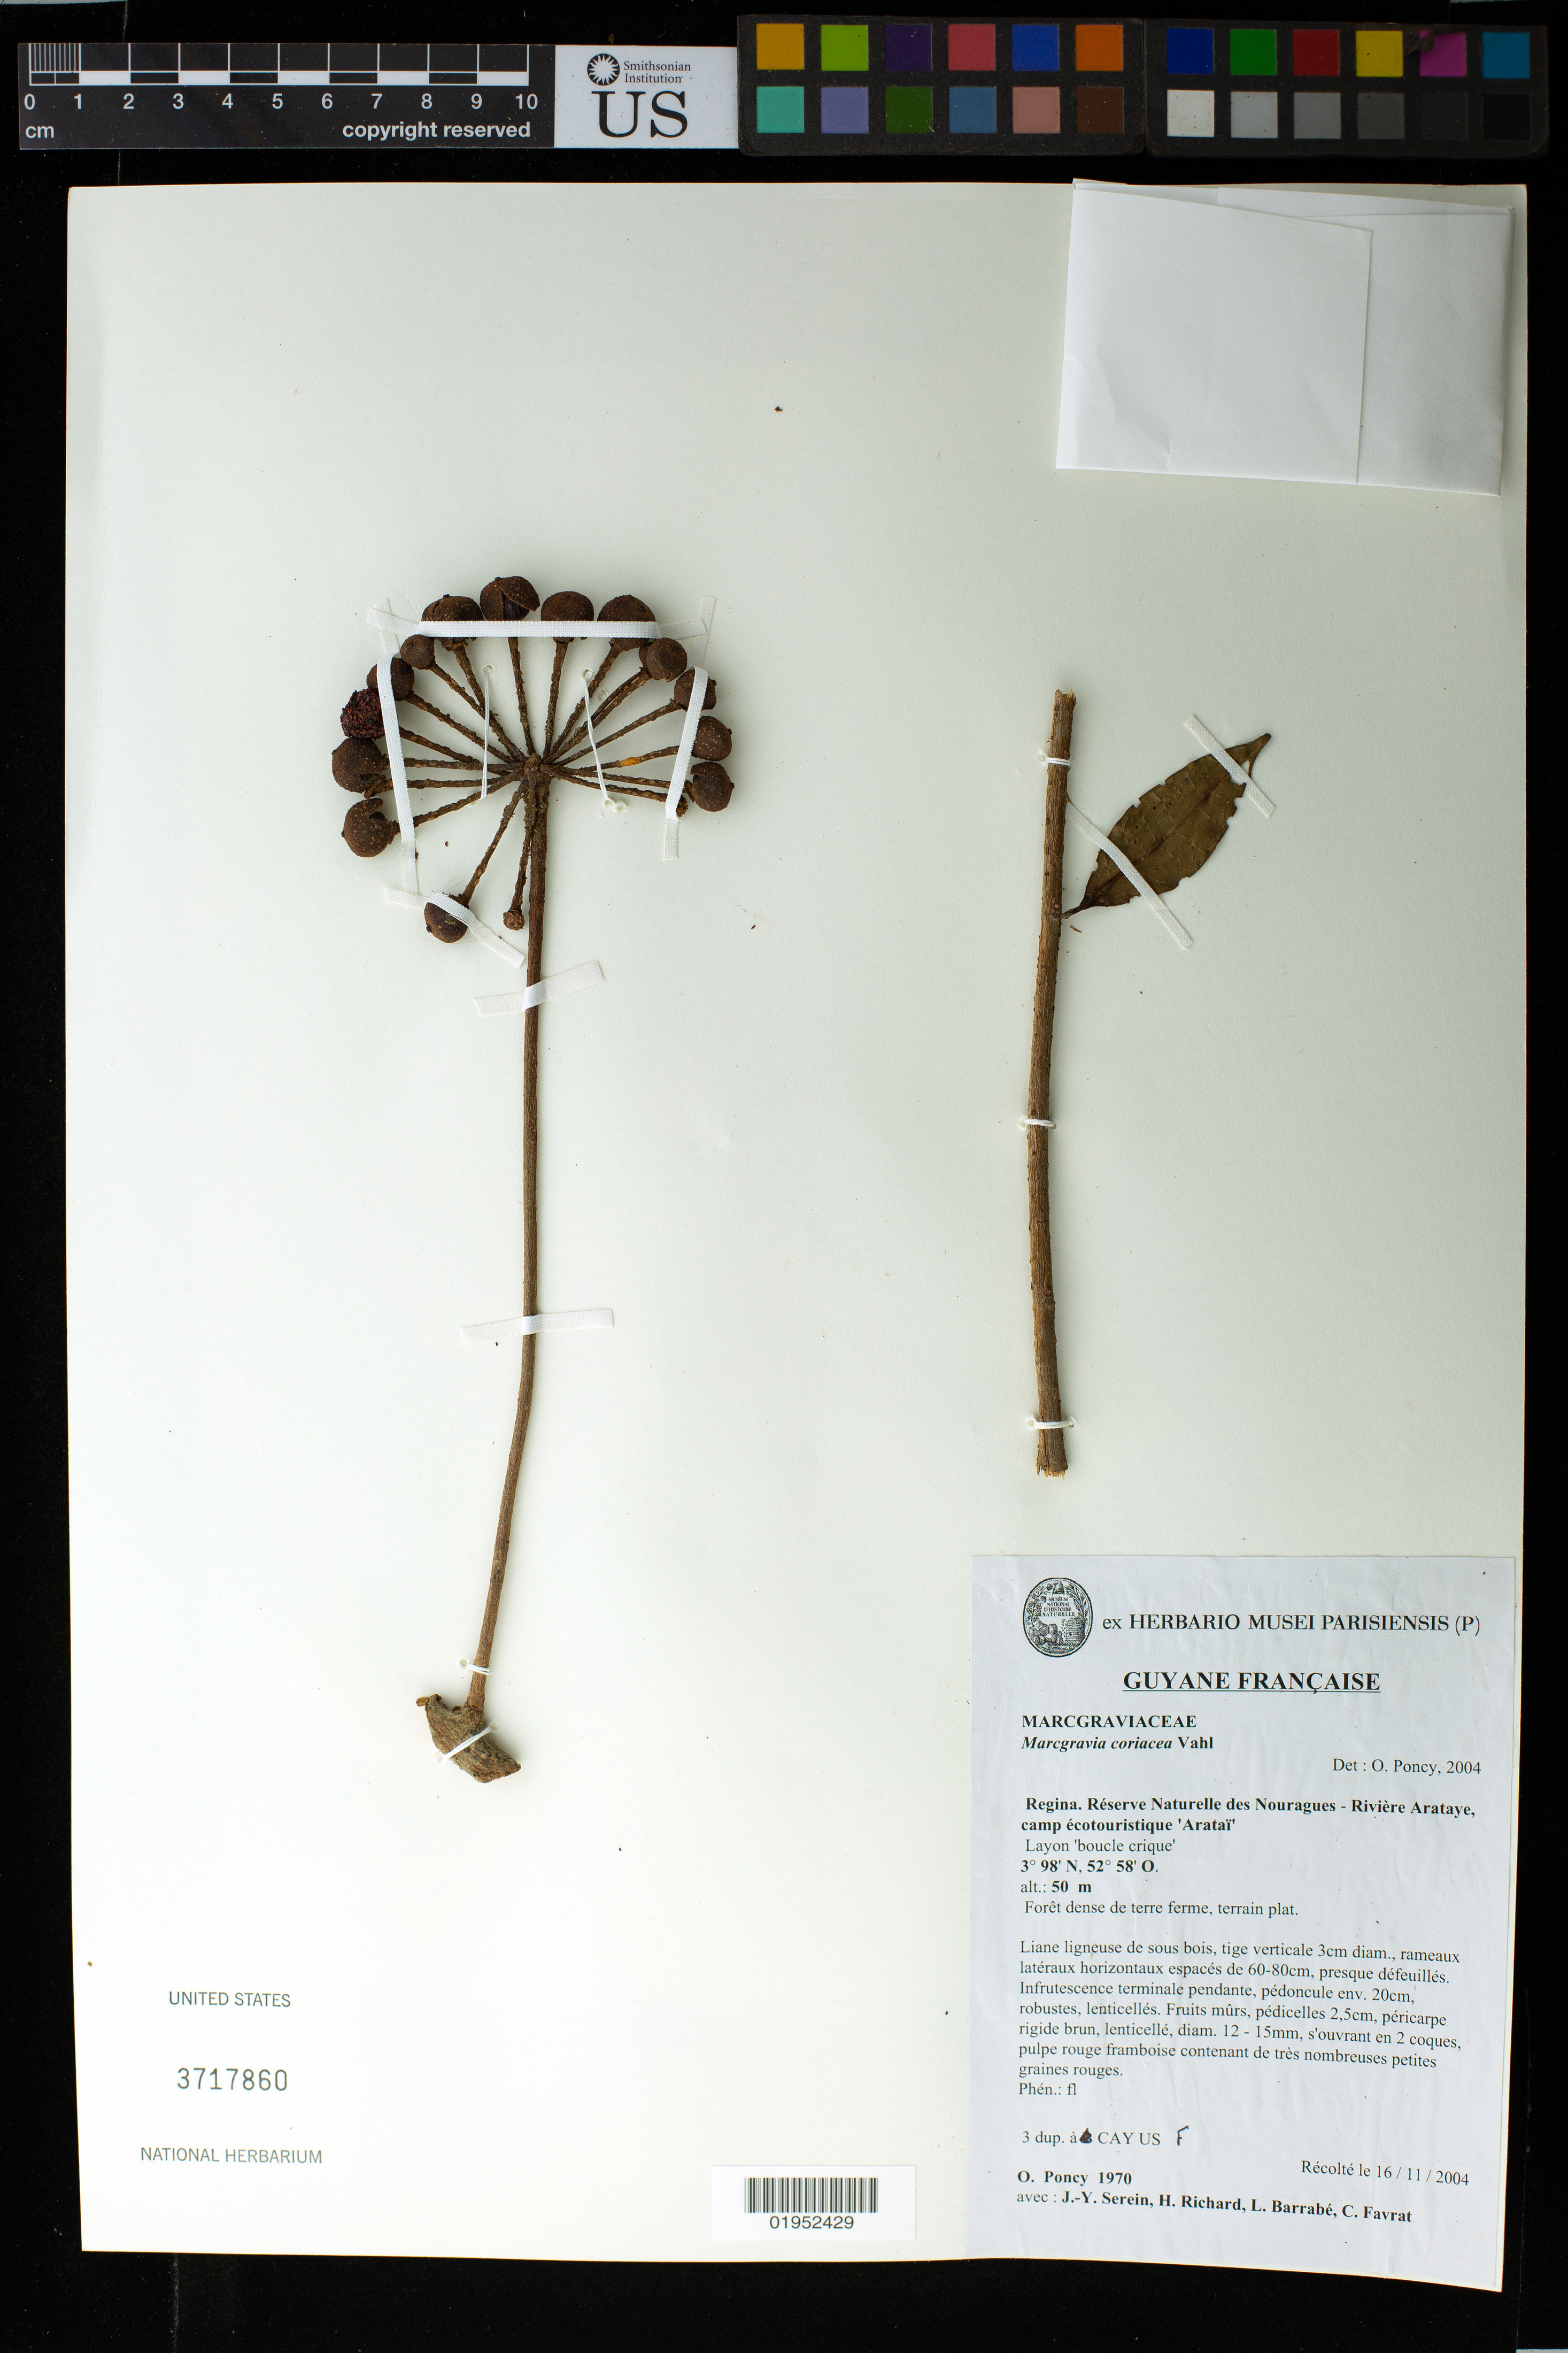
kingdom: Plantae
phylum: Tracheophyta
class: Magnoliopsida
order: Ericales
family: Marcgraviaceae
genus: Marcgravia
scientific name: Marcgravia coriacea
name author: Vahl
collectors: O. Poncy, J. Serein, H. Richard, L. Barrabé & C. Favrat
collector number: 1970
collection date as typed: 16 Nov 2004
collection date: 2004-11-16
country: French Guiana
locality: Regina. Réserve Naturelle des Nouragues - Riviere Arataye, camp ecotouristique 'Aratai'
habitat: Foret dense de terre ferme, terrain plat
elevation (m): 50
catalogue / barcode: US 3717860